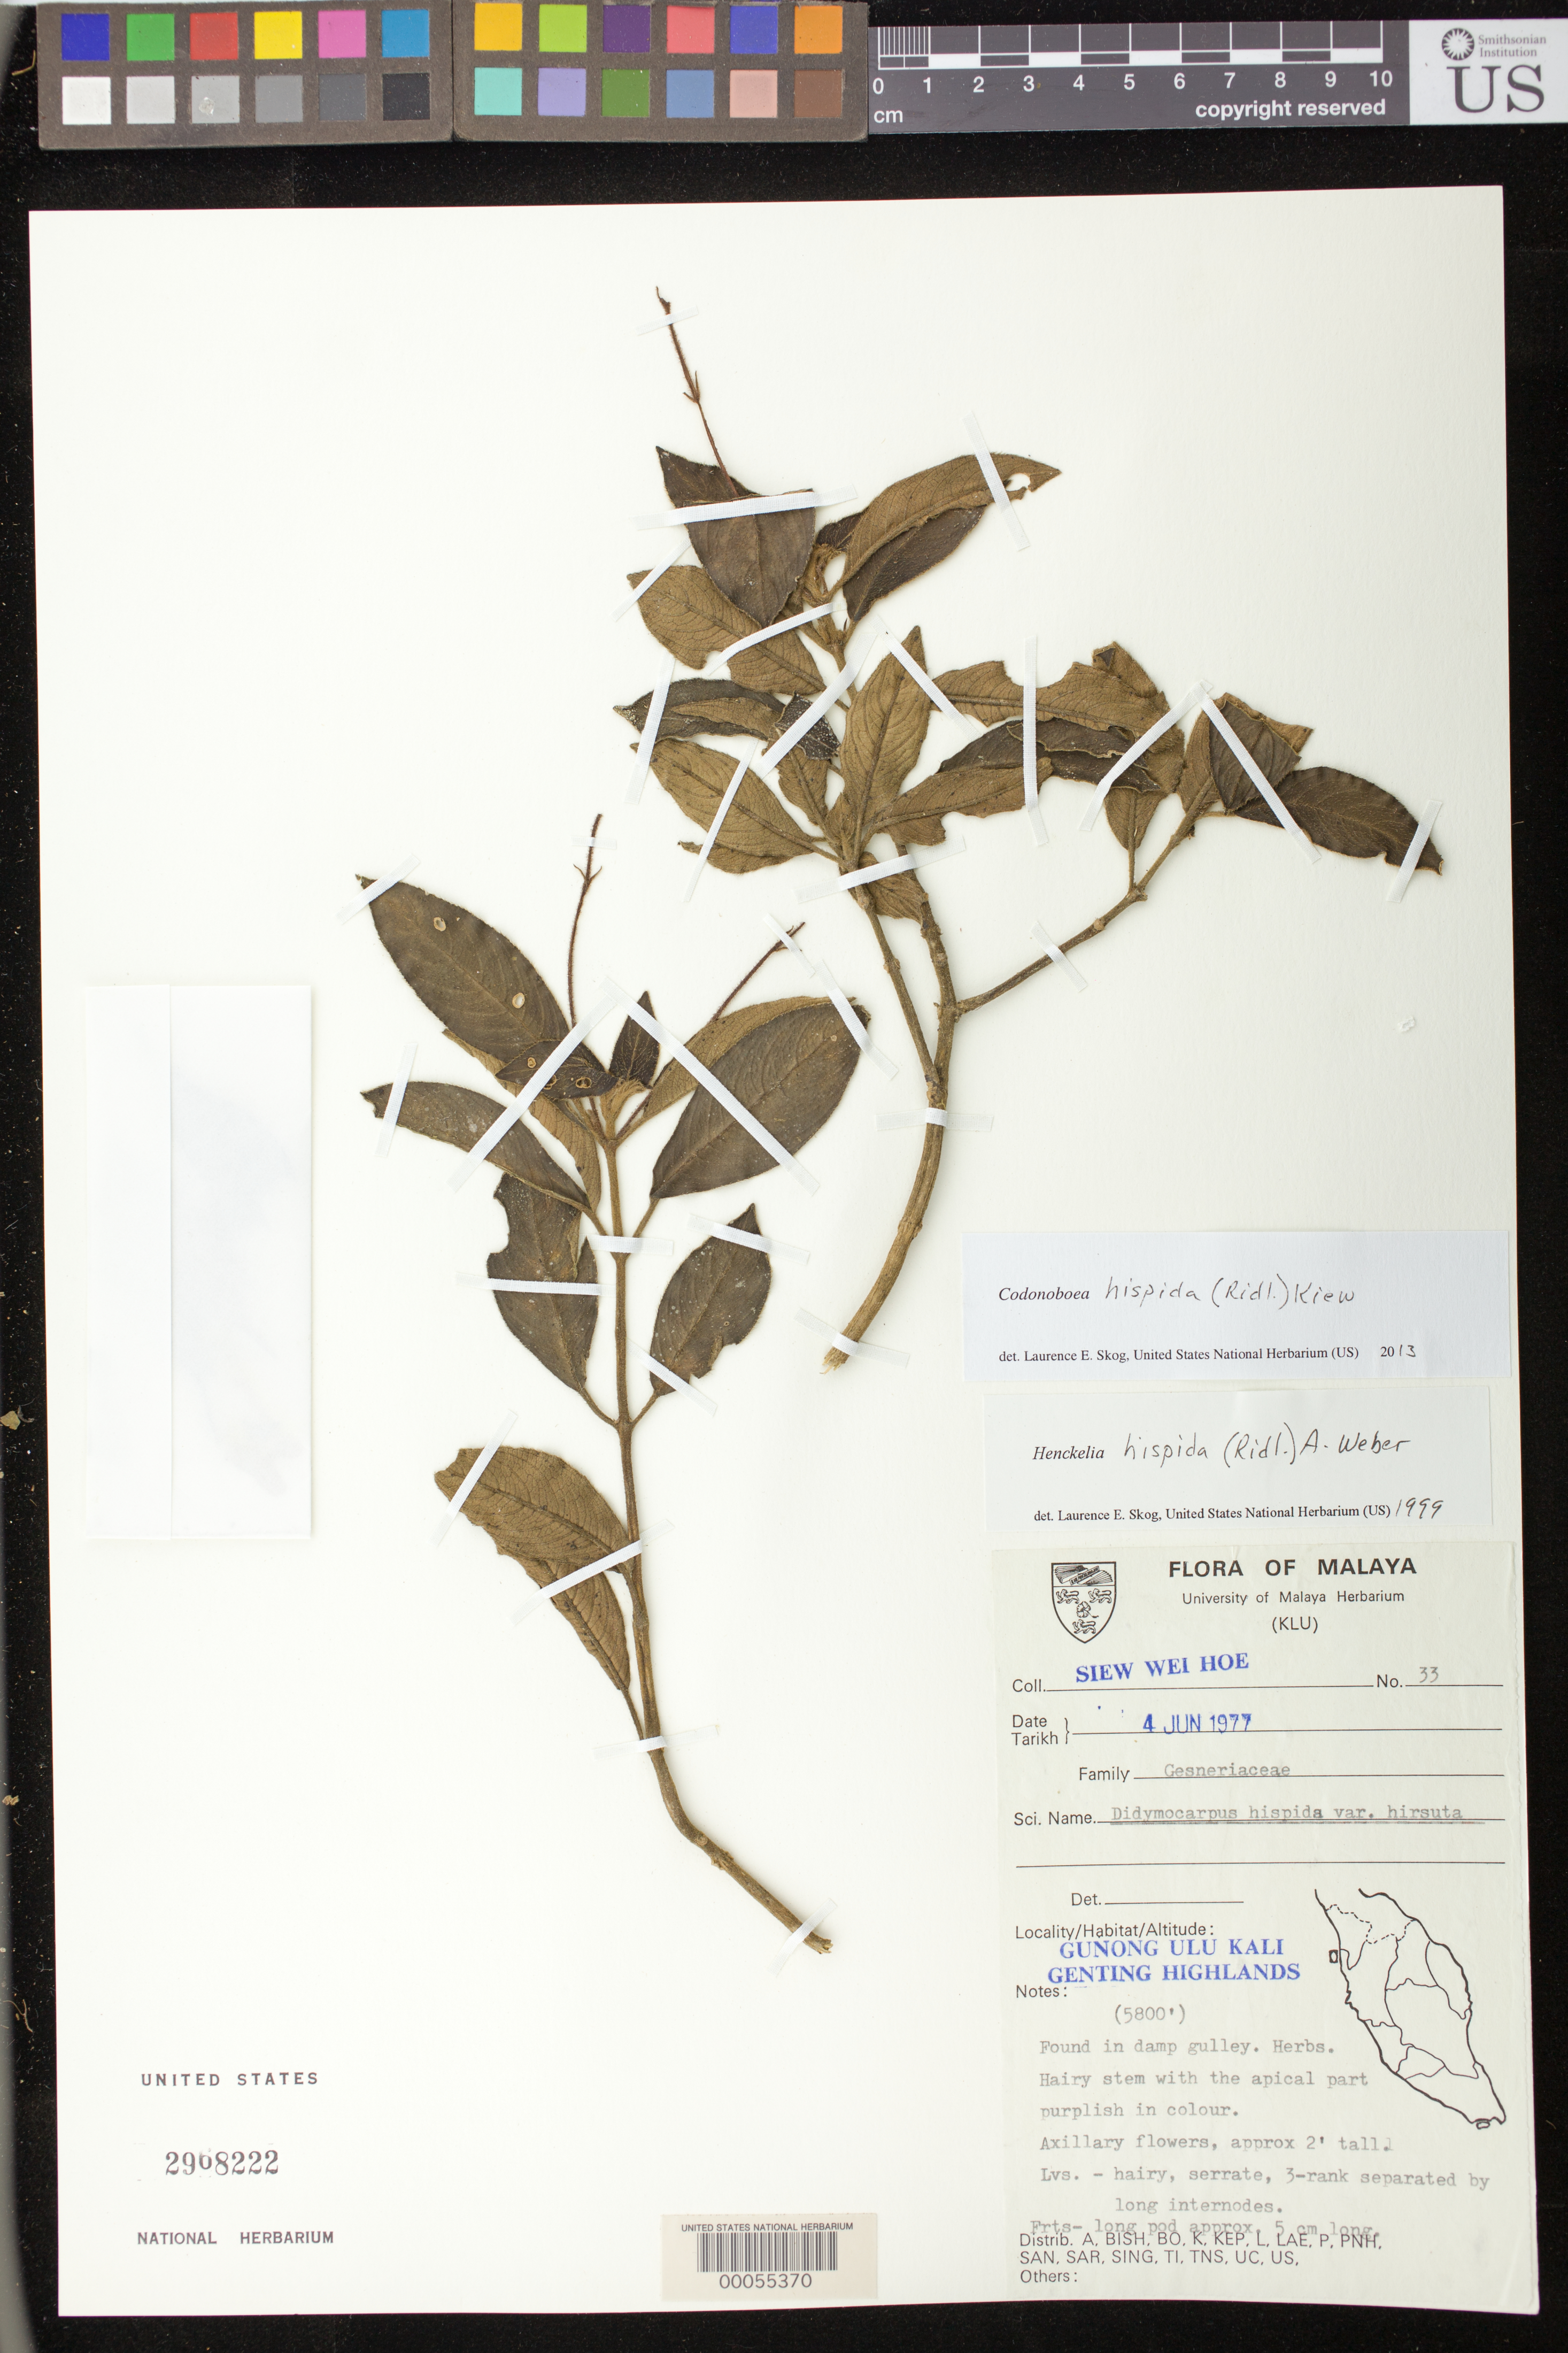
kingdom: Plantae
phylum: Tracheophyta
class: Magnoliopsida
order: Lamiales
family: Gesneriaceae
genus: Codonoboea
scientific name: Codonoboea hispida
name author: (Ridl.) Kiew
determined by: Skog, Laurence E.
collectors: S. Hoe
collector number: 33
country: Malaysia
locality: Gunong ulu kali, genting highlands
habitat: Damp gully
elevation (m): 1768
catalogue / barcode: US 2968222